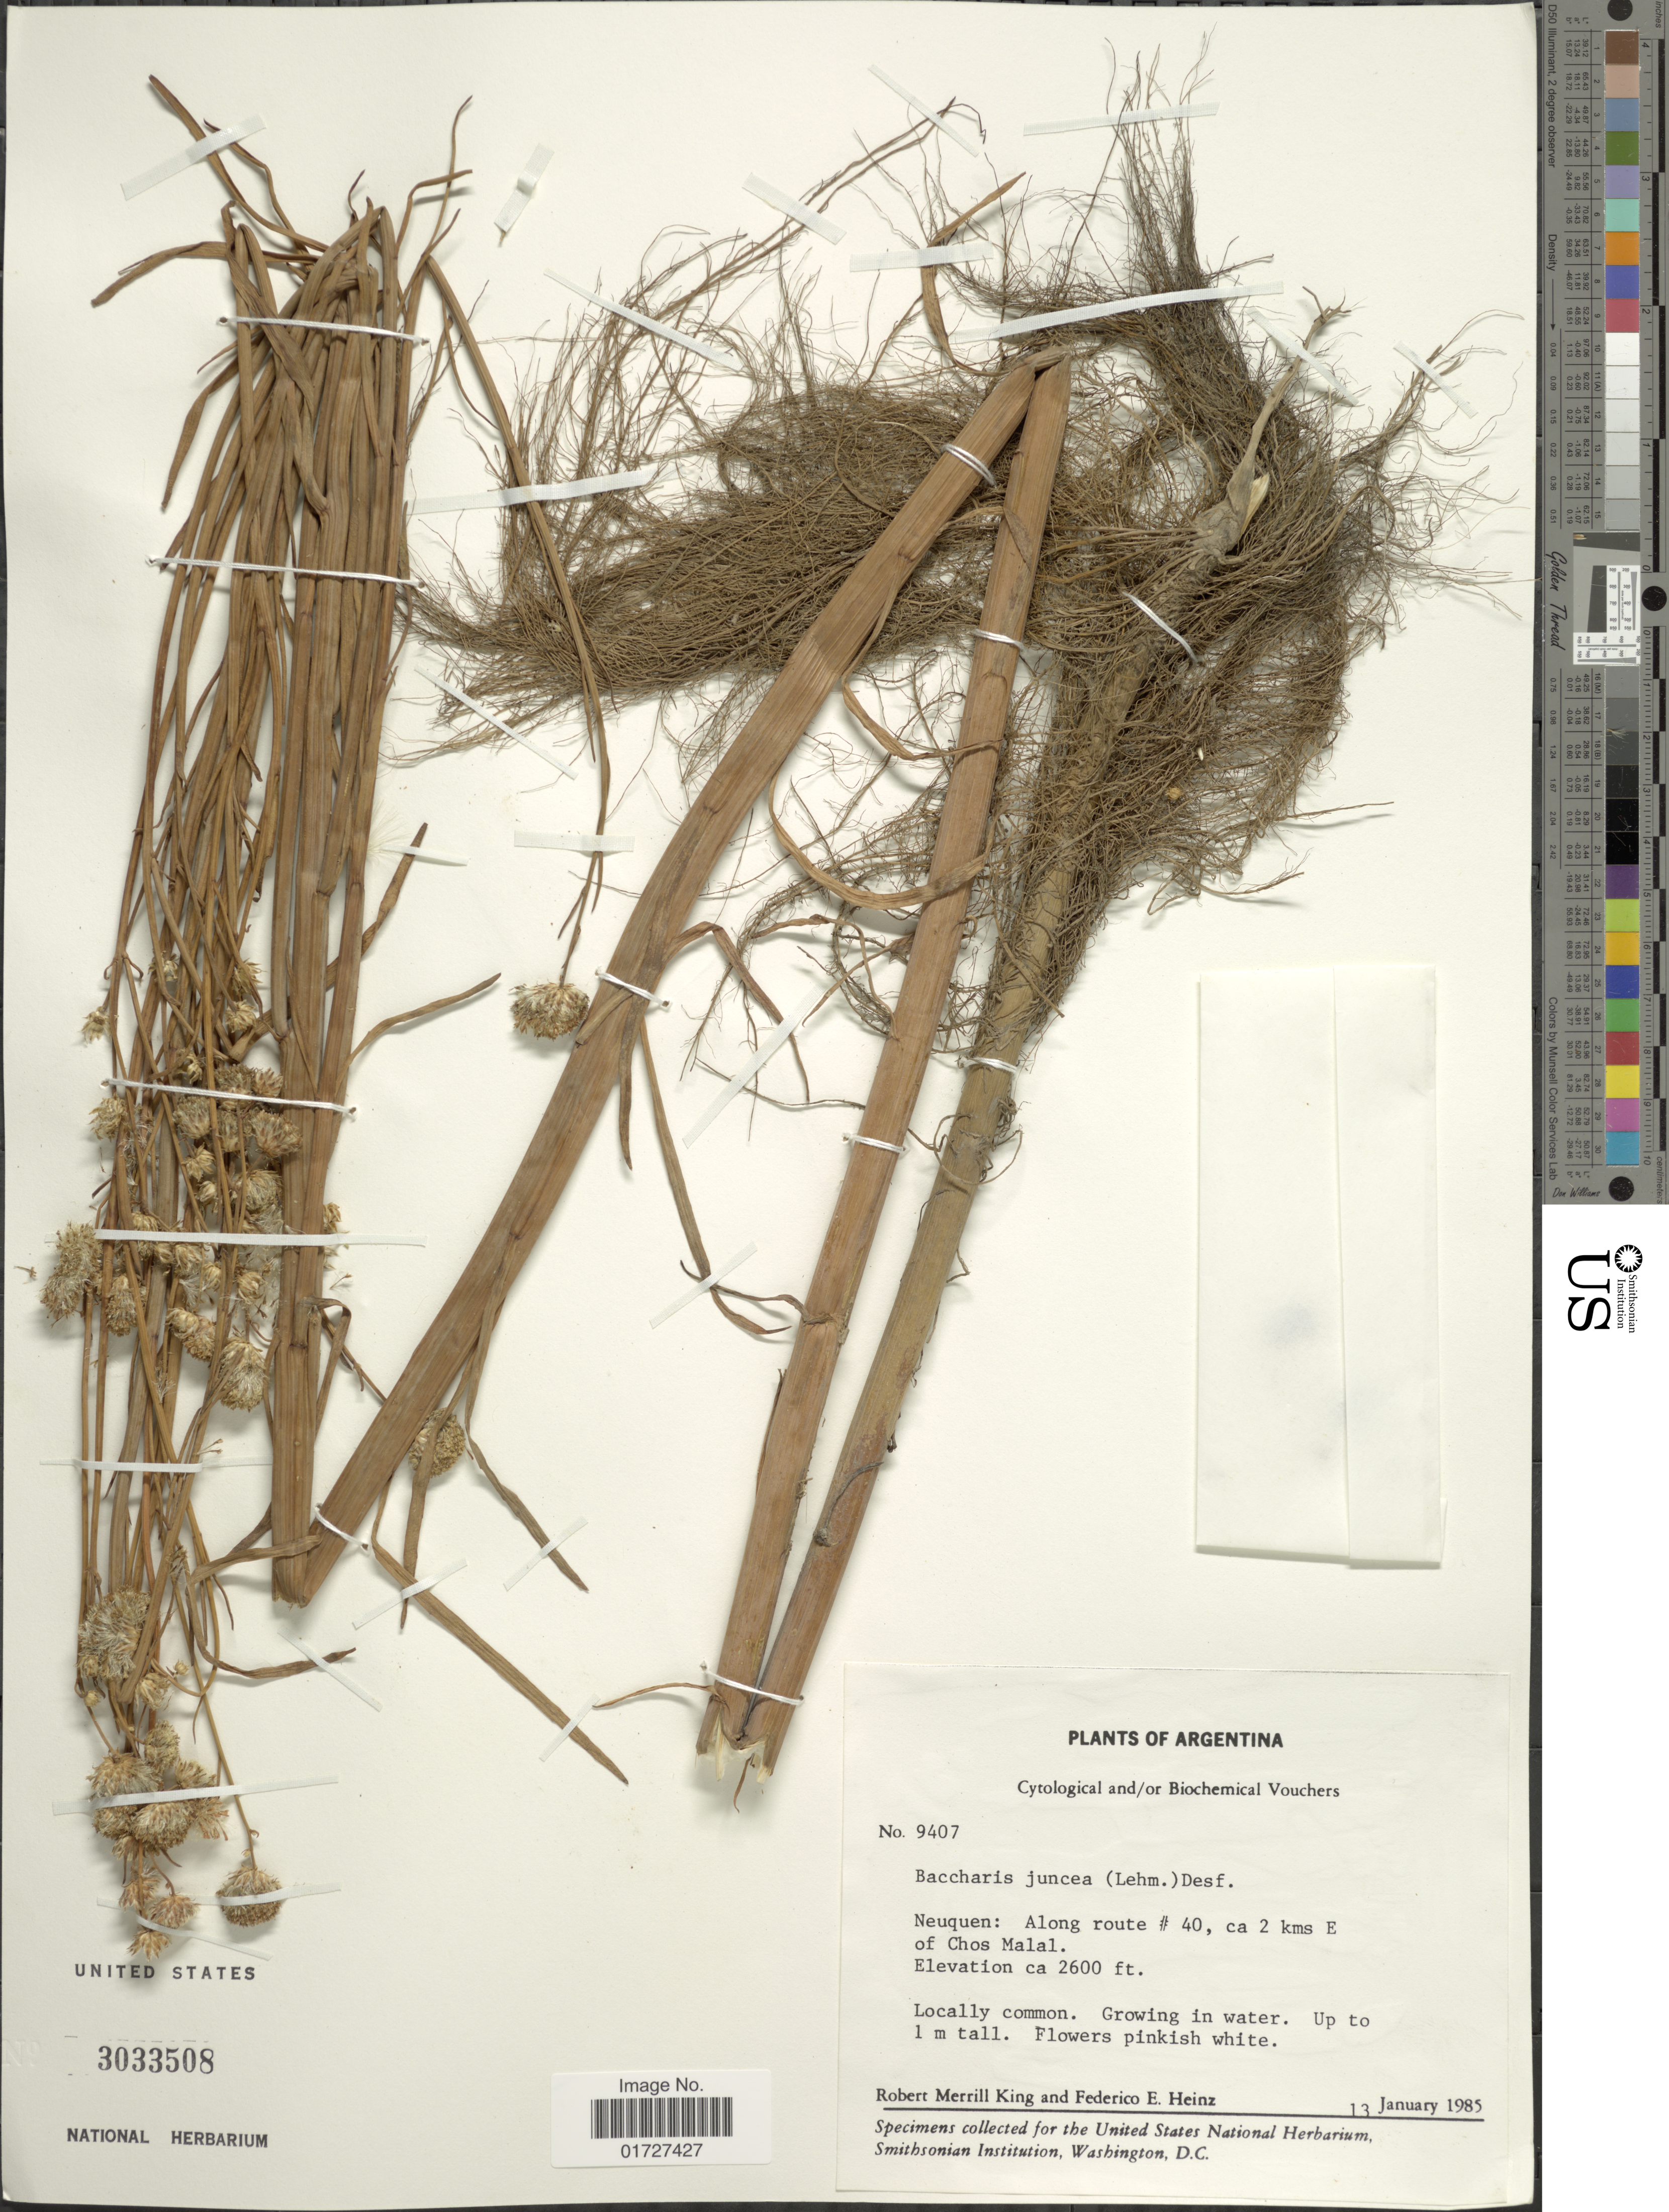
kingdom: Plantae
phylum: Tracheophyta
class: Magnoliopsida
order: Asterales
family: Asteraceae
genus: Baccharis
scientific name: Baccharis juncea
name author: (Lehm.) Desf.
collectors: R. M. King & F. Heinz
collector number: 9407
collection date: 1985-01-13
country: Argentina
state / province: Neuquen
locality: Along route #40, ca 2 kms E of Chos Malal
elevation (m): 792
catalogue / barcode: US 3033508